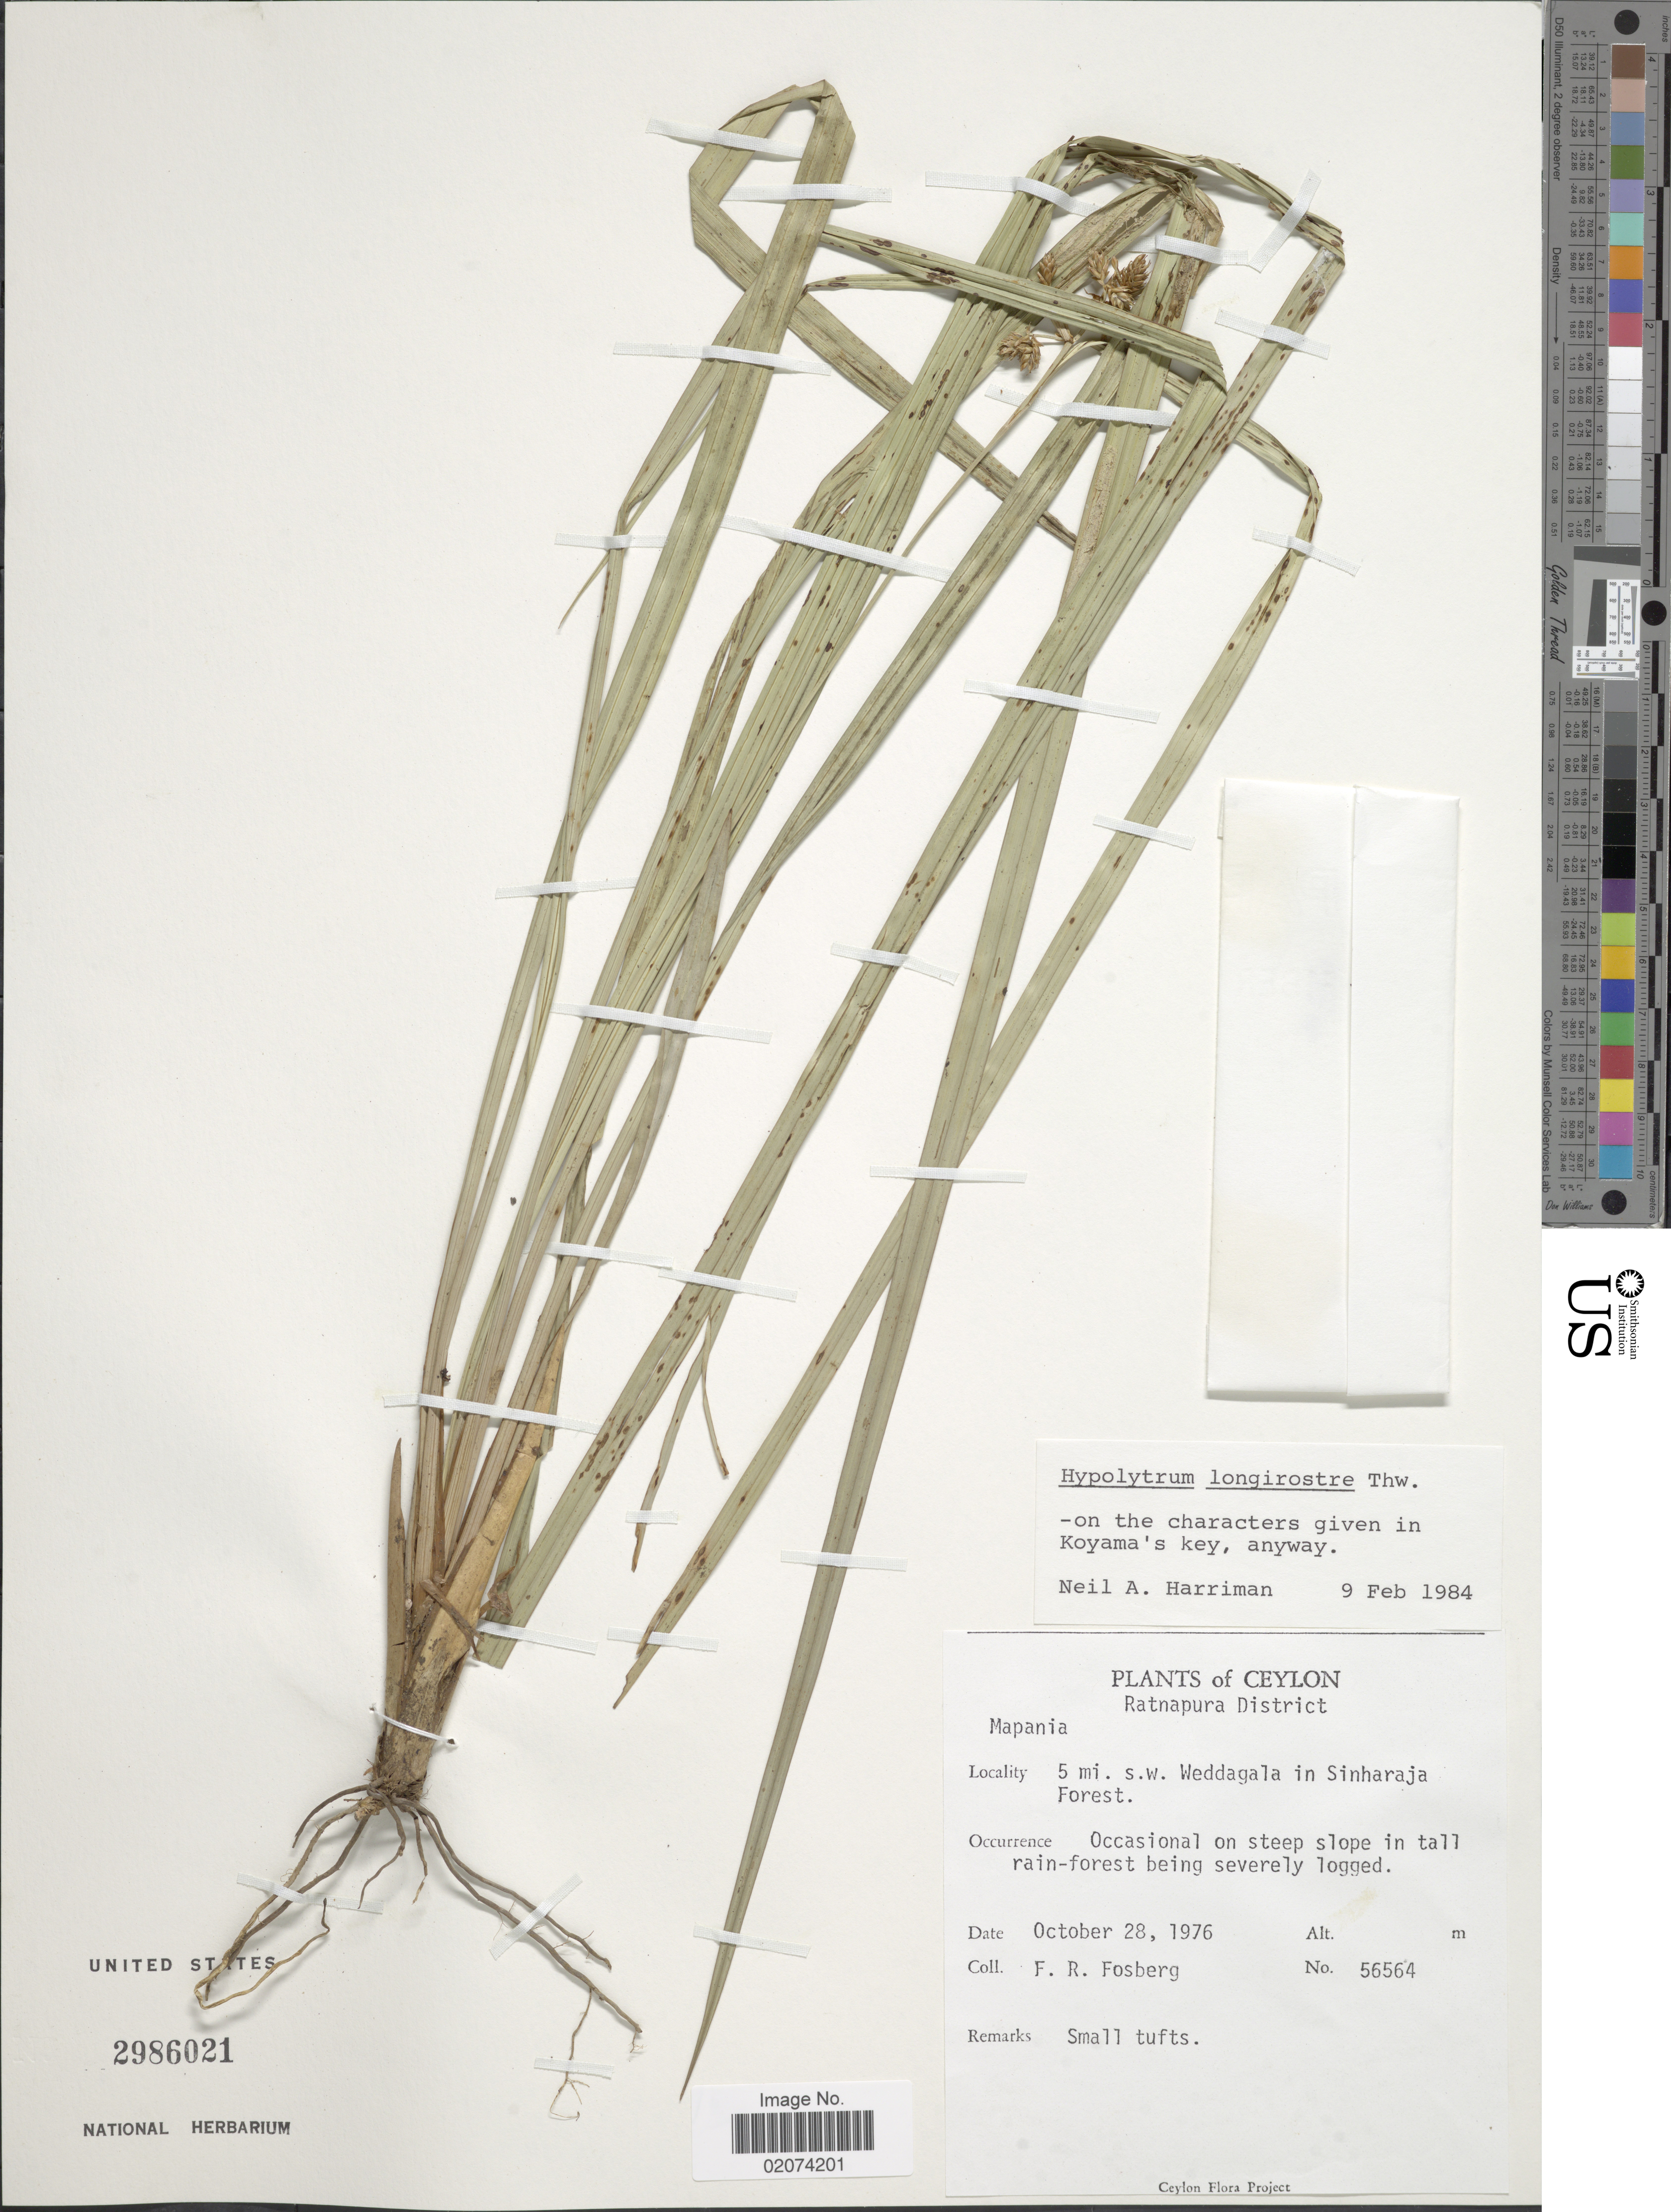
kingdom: Plantae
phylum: Tracheophyta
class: Liliopsida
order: Poales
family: Cyperaceae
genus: Hypolytrum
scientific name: Hypolytrum longirostre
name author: Thwaites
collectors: F. R. Fosberg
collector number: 56564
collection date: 1976-10-28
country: Sri Lanka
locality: Ceylon. Ratnapura District, 5 mi. s.w. Weddagala in Sinharaja Forest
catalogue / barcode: US 2986021